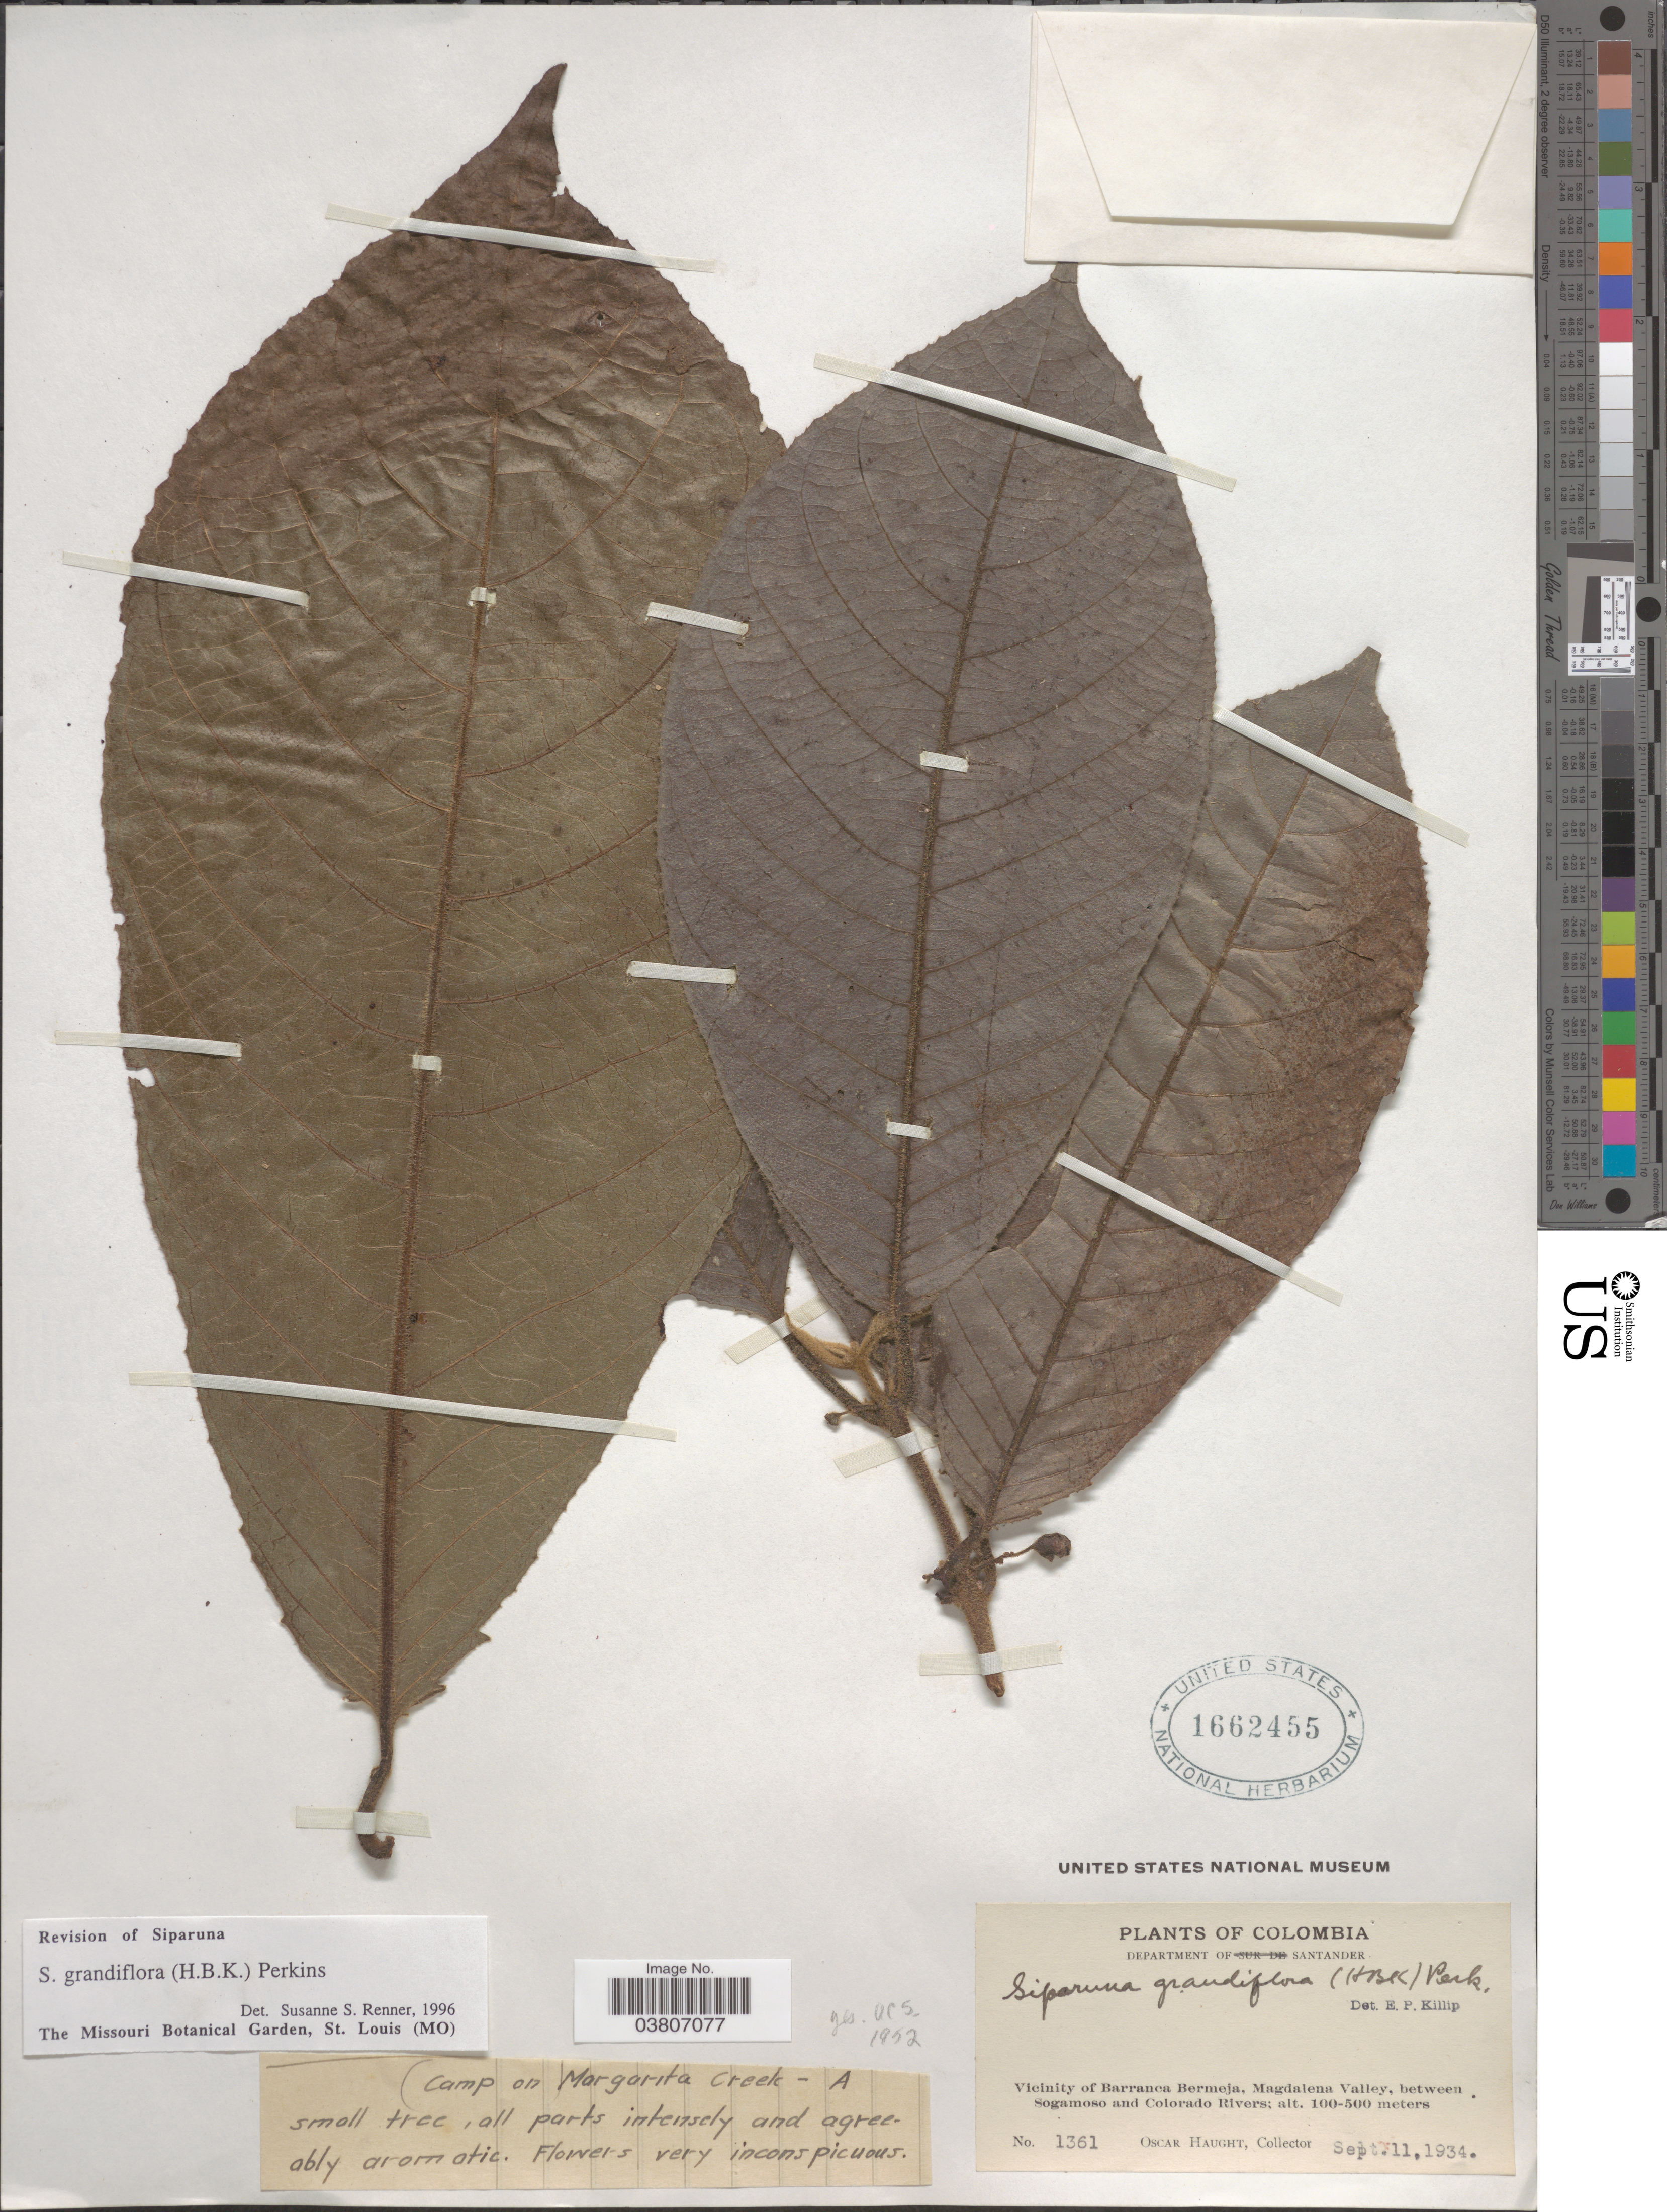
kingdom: Plantae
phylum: Tracheophyta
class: Magnoliopsida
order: Laurales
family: Siparunaceae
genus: Siparuna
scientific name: Siparuna grandiflora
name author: (Kunth) A. DC.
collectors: O. L. Haught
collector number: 1361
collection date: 1934-09-11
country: Colombia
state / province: Santander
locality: Department of Santander. Vicinity of Barranca Bermeja, Magdalena Valley, between Sogamoso and Colorado Rivers. Camp on Margarita Creek.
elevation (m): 100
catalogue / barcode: US 1662455